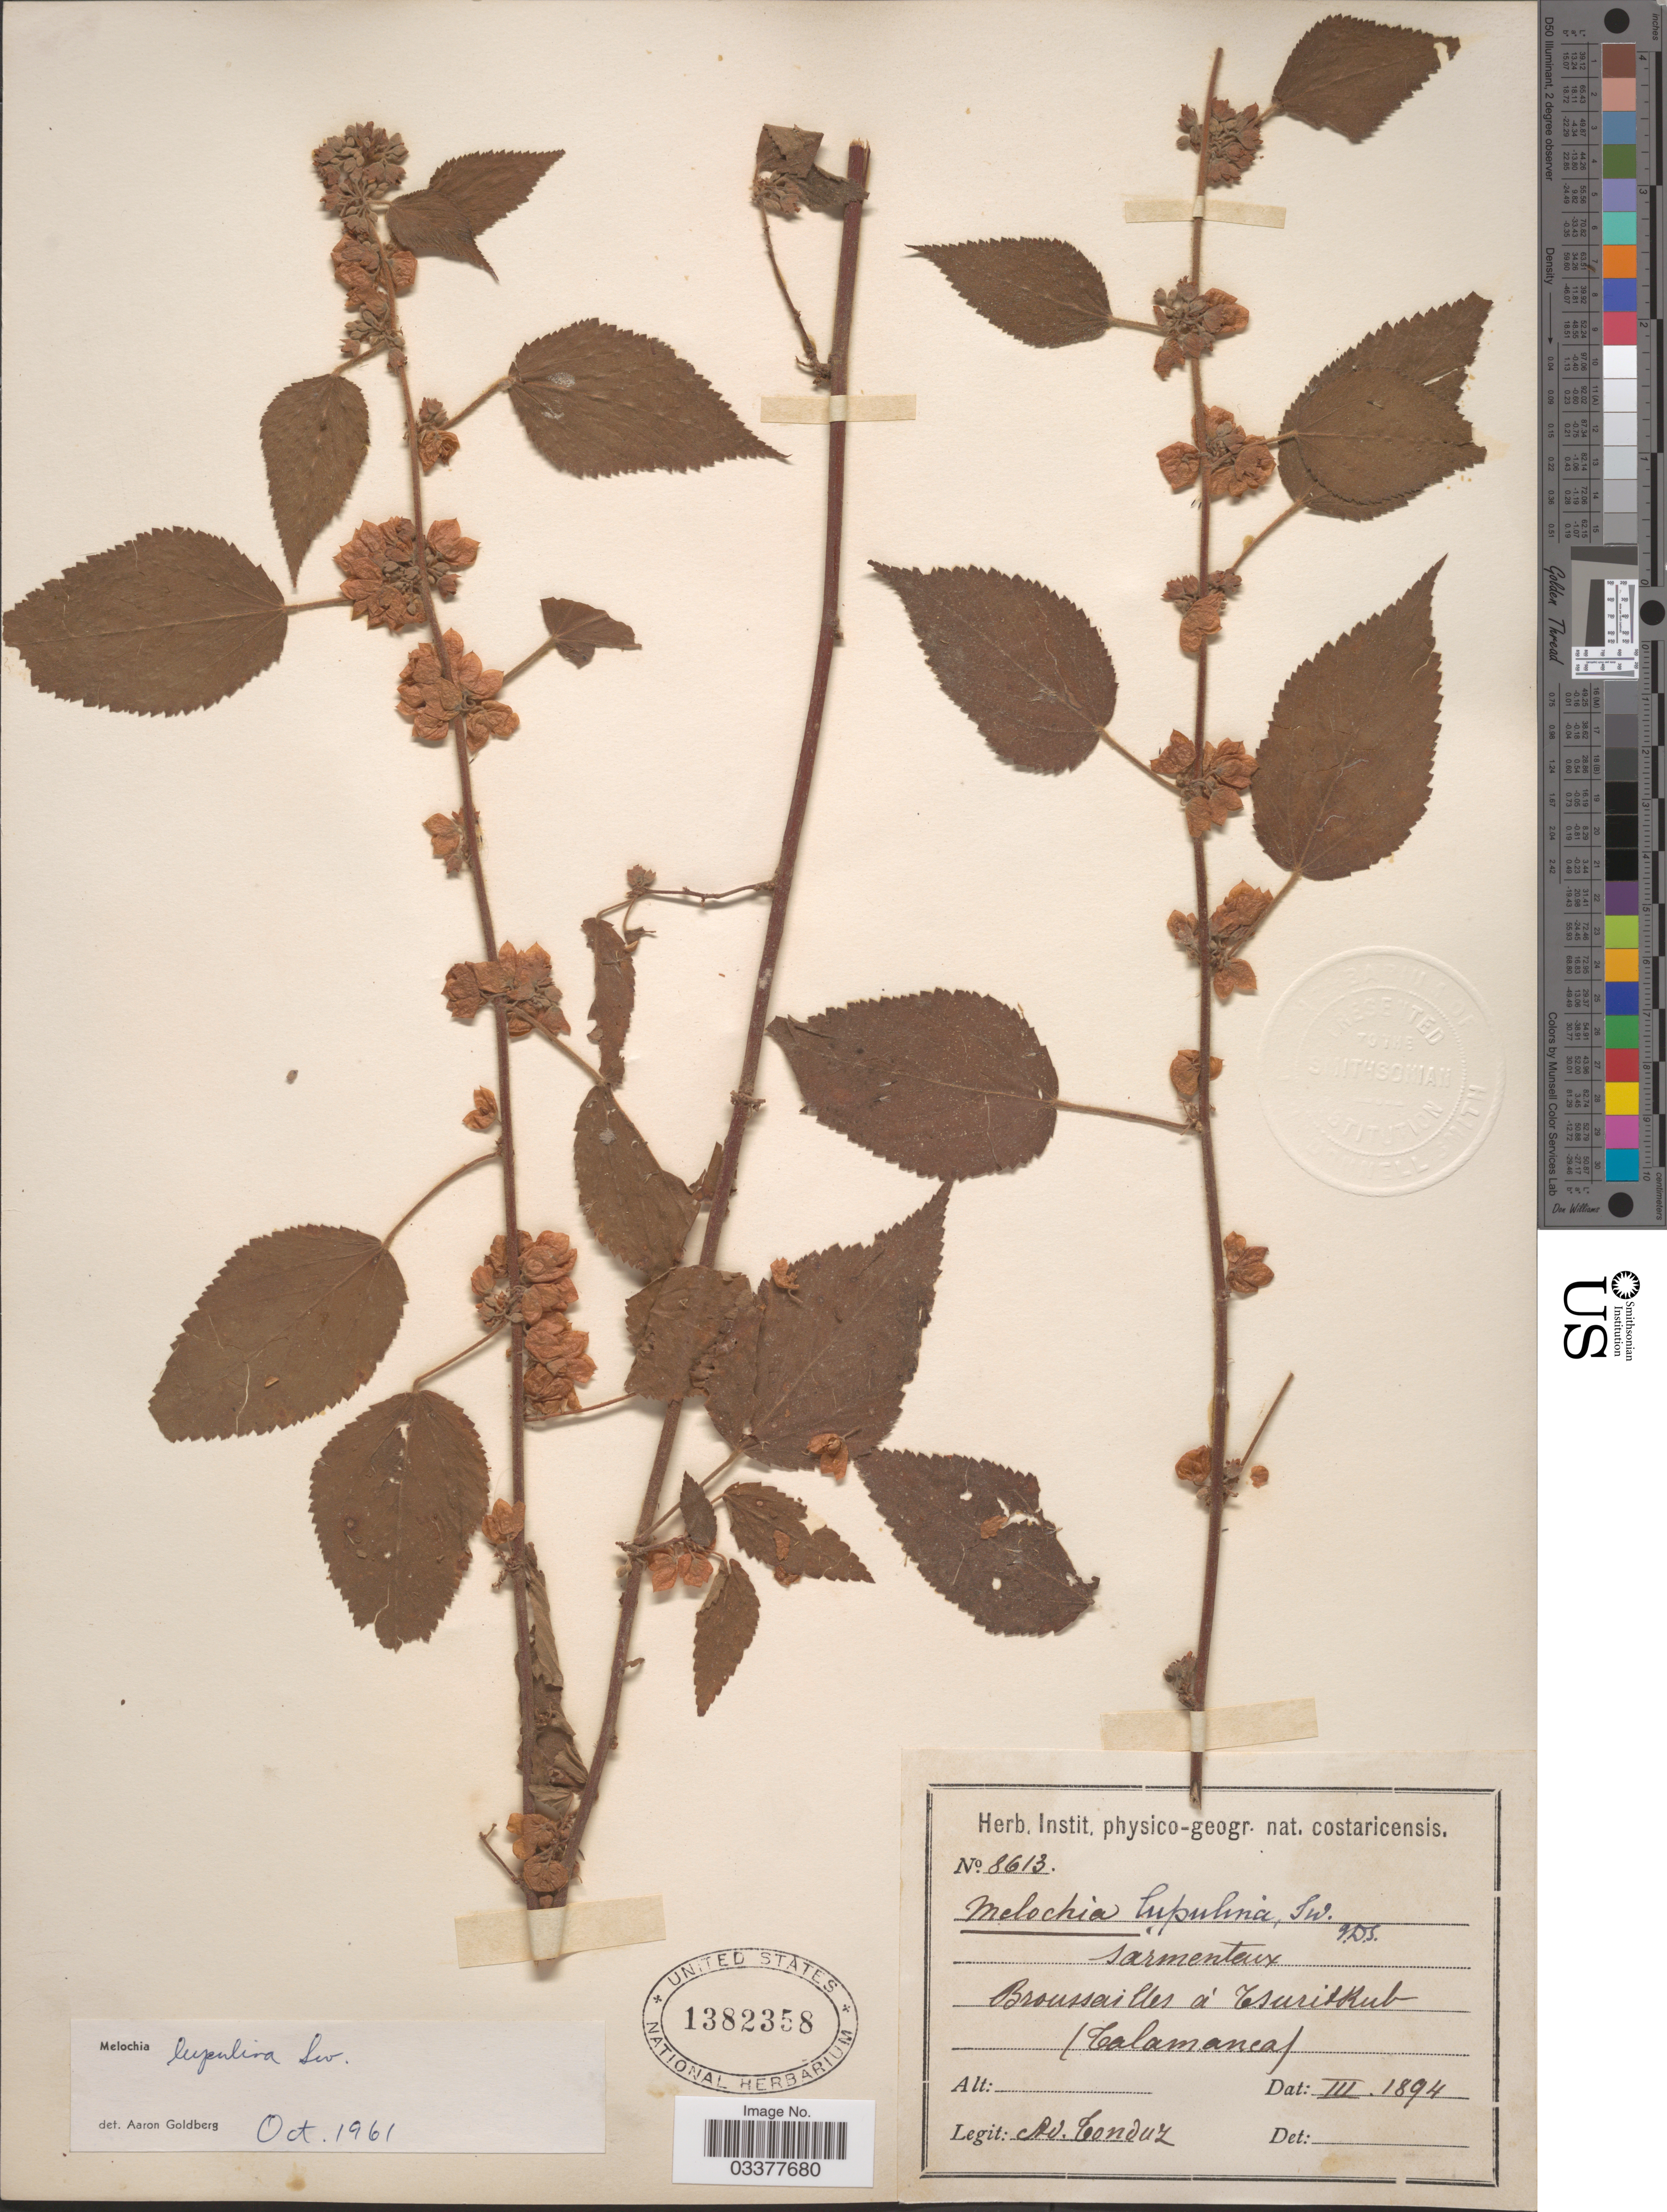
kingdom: Plantae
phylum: Tracheophyta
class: Magnoliopsida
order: Malvales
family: Malvaceae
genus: Melochia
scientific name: Melochia lupulina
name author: Sw.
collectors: A. Tonduz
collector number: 8613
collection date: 1894-03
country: Costa Rica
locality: Broussailles á Tsuritkub (Talamanca).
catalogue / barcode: US 1382358